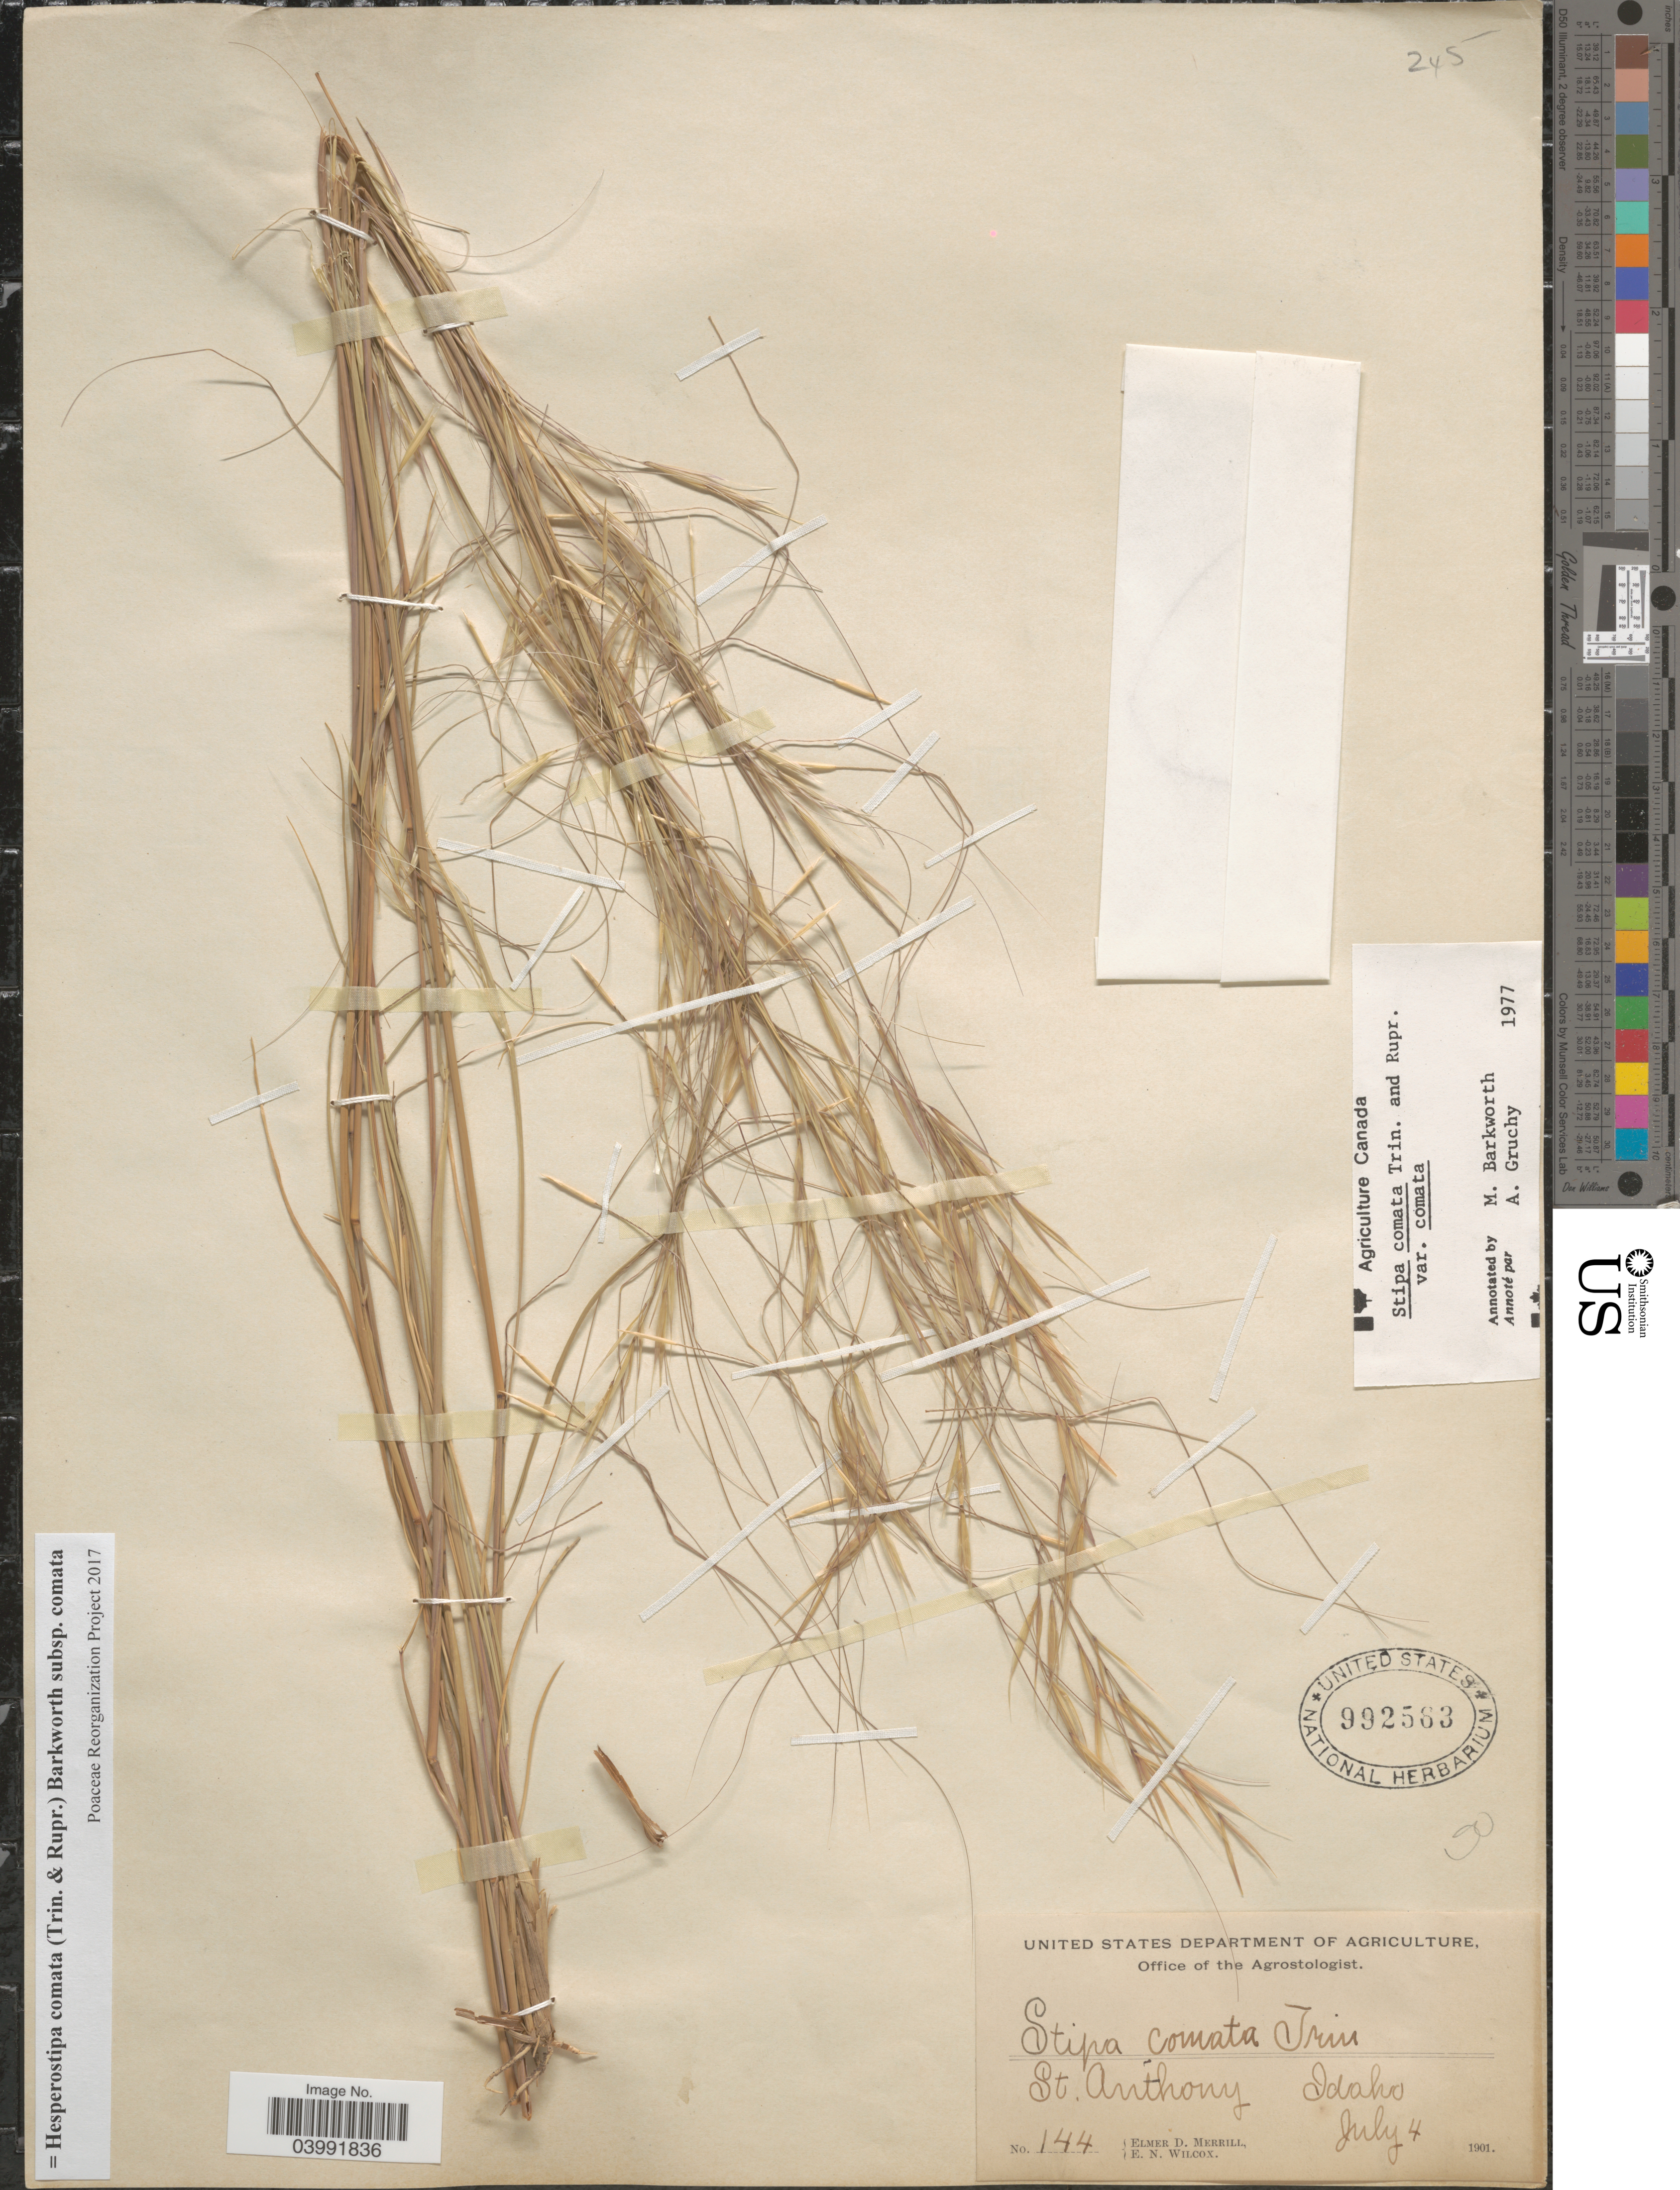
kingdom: Plantae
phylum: Tracheophyta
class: Liliopsida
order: Poales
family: Poaceae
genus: Hesperostipa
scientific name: Hesperostipa comata subsp. comata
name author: (Trin. & Rupr.) Barkworth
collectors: E. D. Merrill & E. Wilcox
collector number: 144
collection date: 1901-07-04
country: United States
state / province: Idaho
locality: St. Anthony.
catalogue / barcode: US 992563